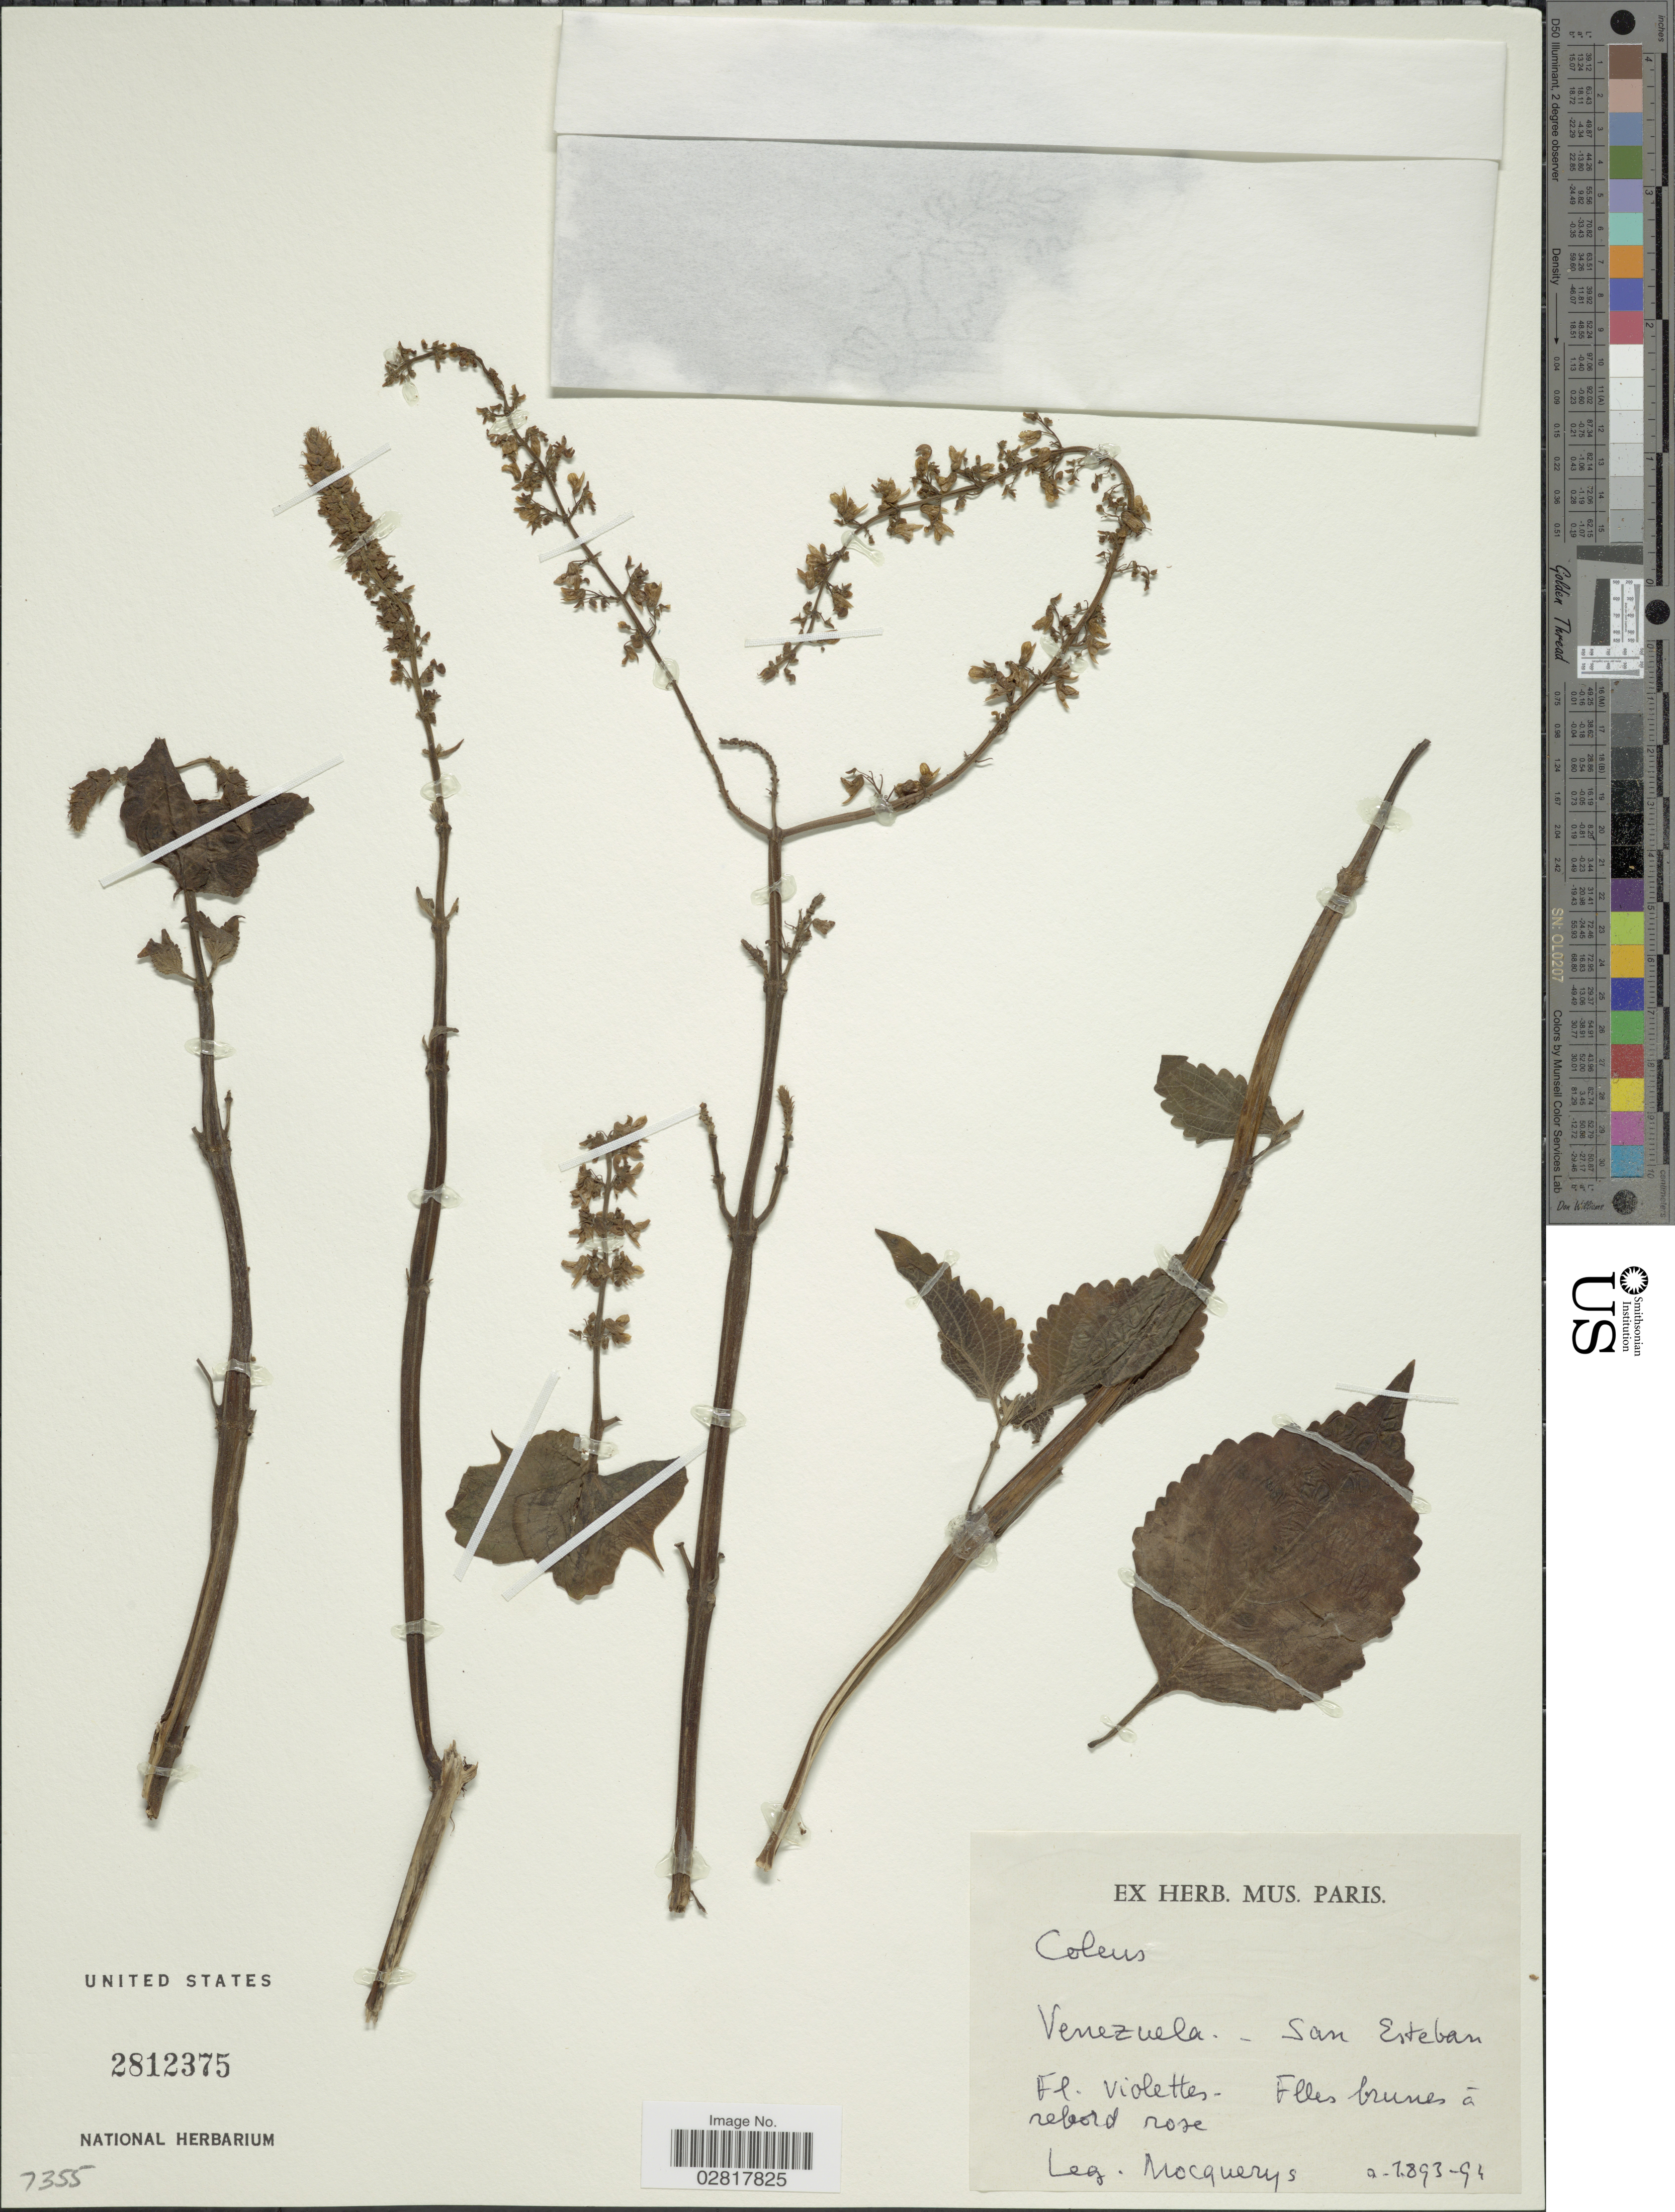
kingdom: Plantae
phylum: Tracheophyta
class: Magnoliopsida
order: Lamiales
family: Lamiaceae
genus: Plectranthus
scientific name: Plectranthus sp.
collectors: A. Mocquerys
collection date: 1893/1894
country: Venezuela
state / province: Carabobo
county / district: Puerto Cabello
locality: San Esteban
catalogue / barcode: US 2812375